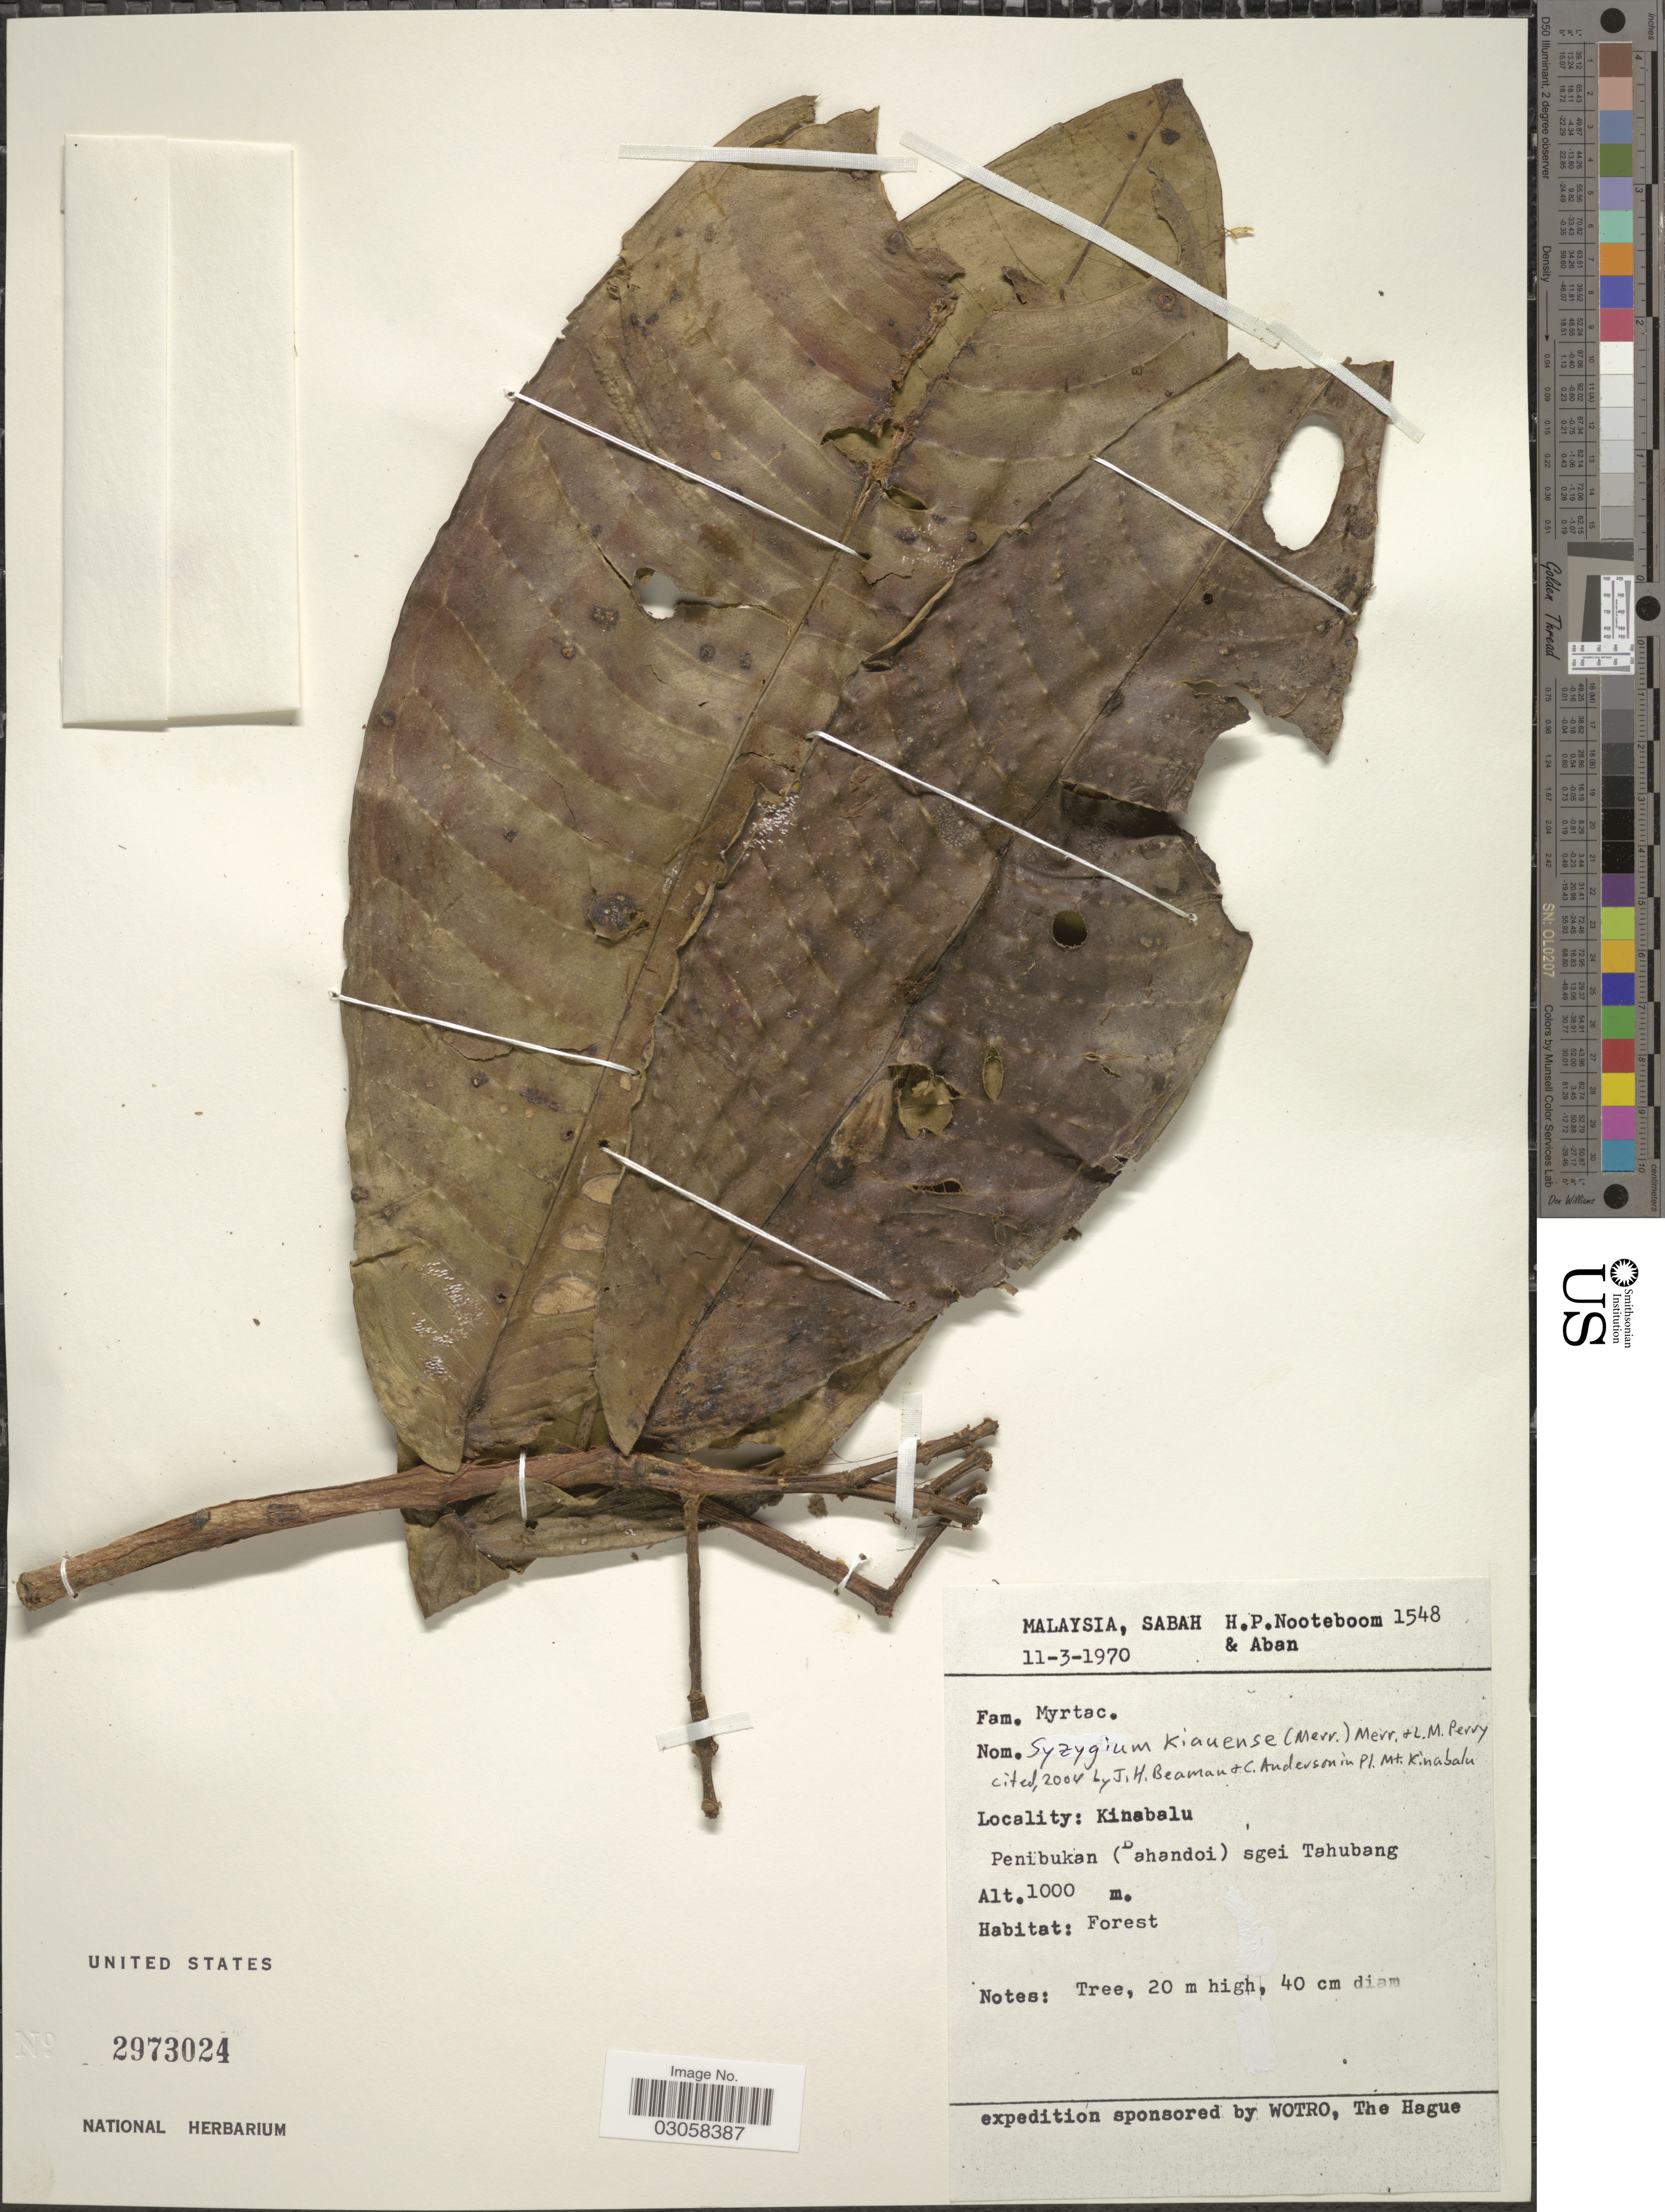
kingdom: Plantae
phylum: Tracheophyta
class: Magnoliopsida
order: Myrtales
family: Myrtaceae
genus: Syzygium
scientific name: Syzygium kiauense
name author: (Merr.) Merr. & L.M. Perry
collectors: H. P. Nooteboom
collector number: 1548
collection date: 1970-03-11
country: Malaysia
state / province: Sabah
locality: Kinabalu. Penibukan (Bahandoi) sgei Tahubang.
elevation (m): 1000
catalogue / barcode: US 2973024